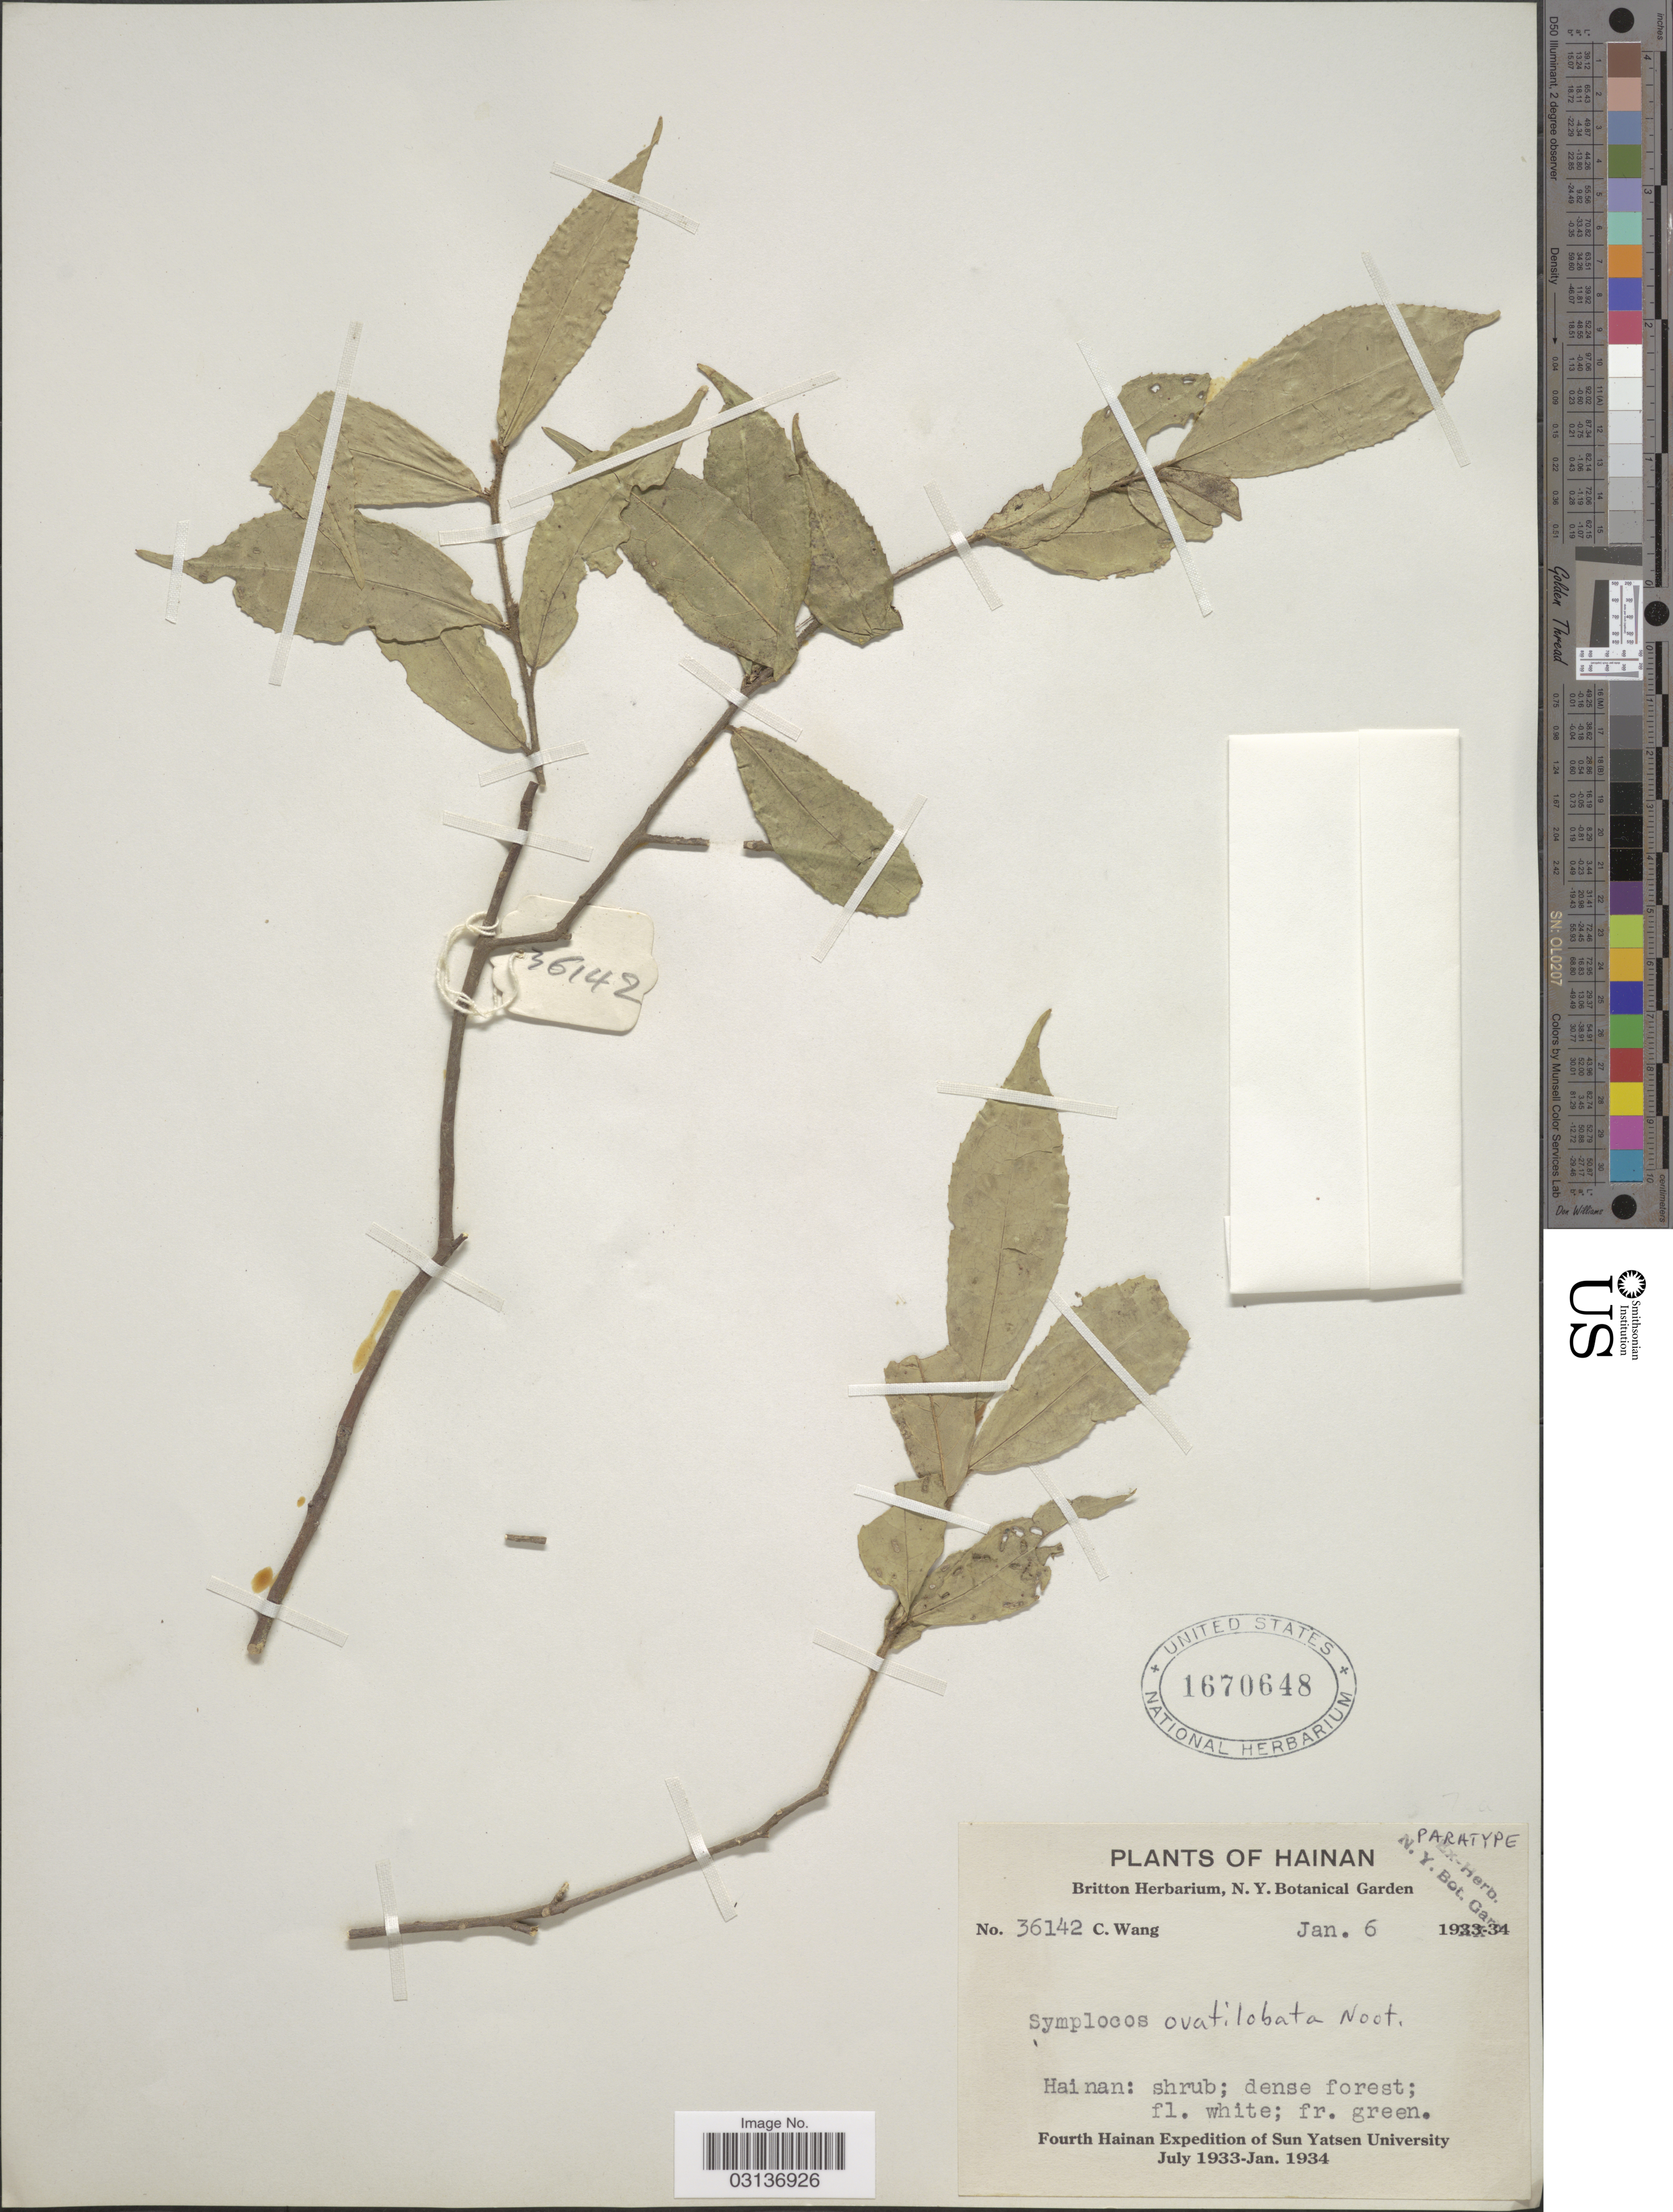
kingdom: Plantae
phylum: Tracheophyta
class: Magnoliopsida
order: Ericales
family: Symplocaceae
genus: Symplocos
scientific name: Symplocos ovatilobata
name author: Noot.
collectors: C. Wang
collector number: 36142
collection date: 1934-01-06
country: China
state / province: Hainan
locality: Hainan.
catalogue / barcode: US 1670648